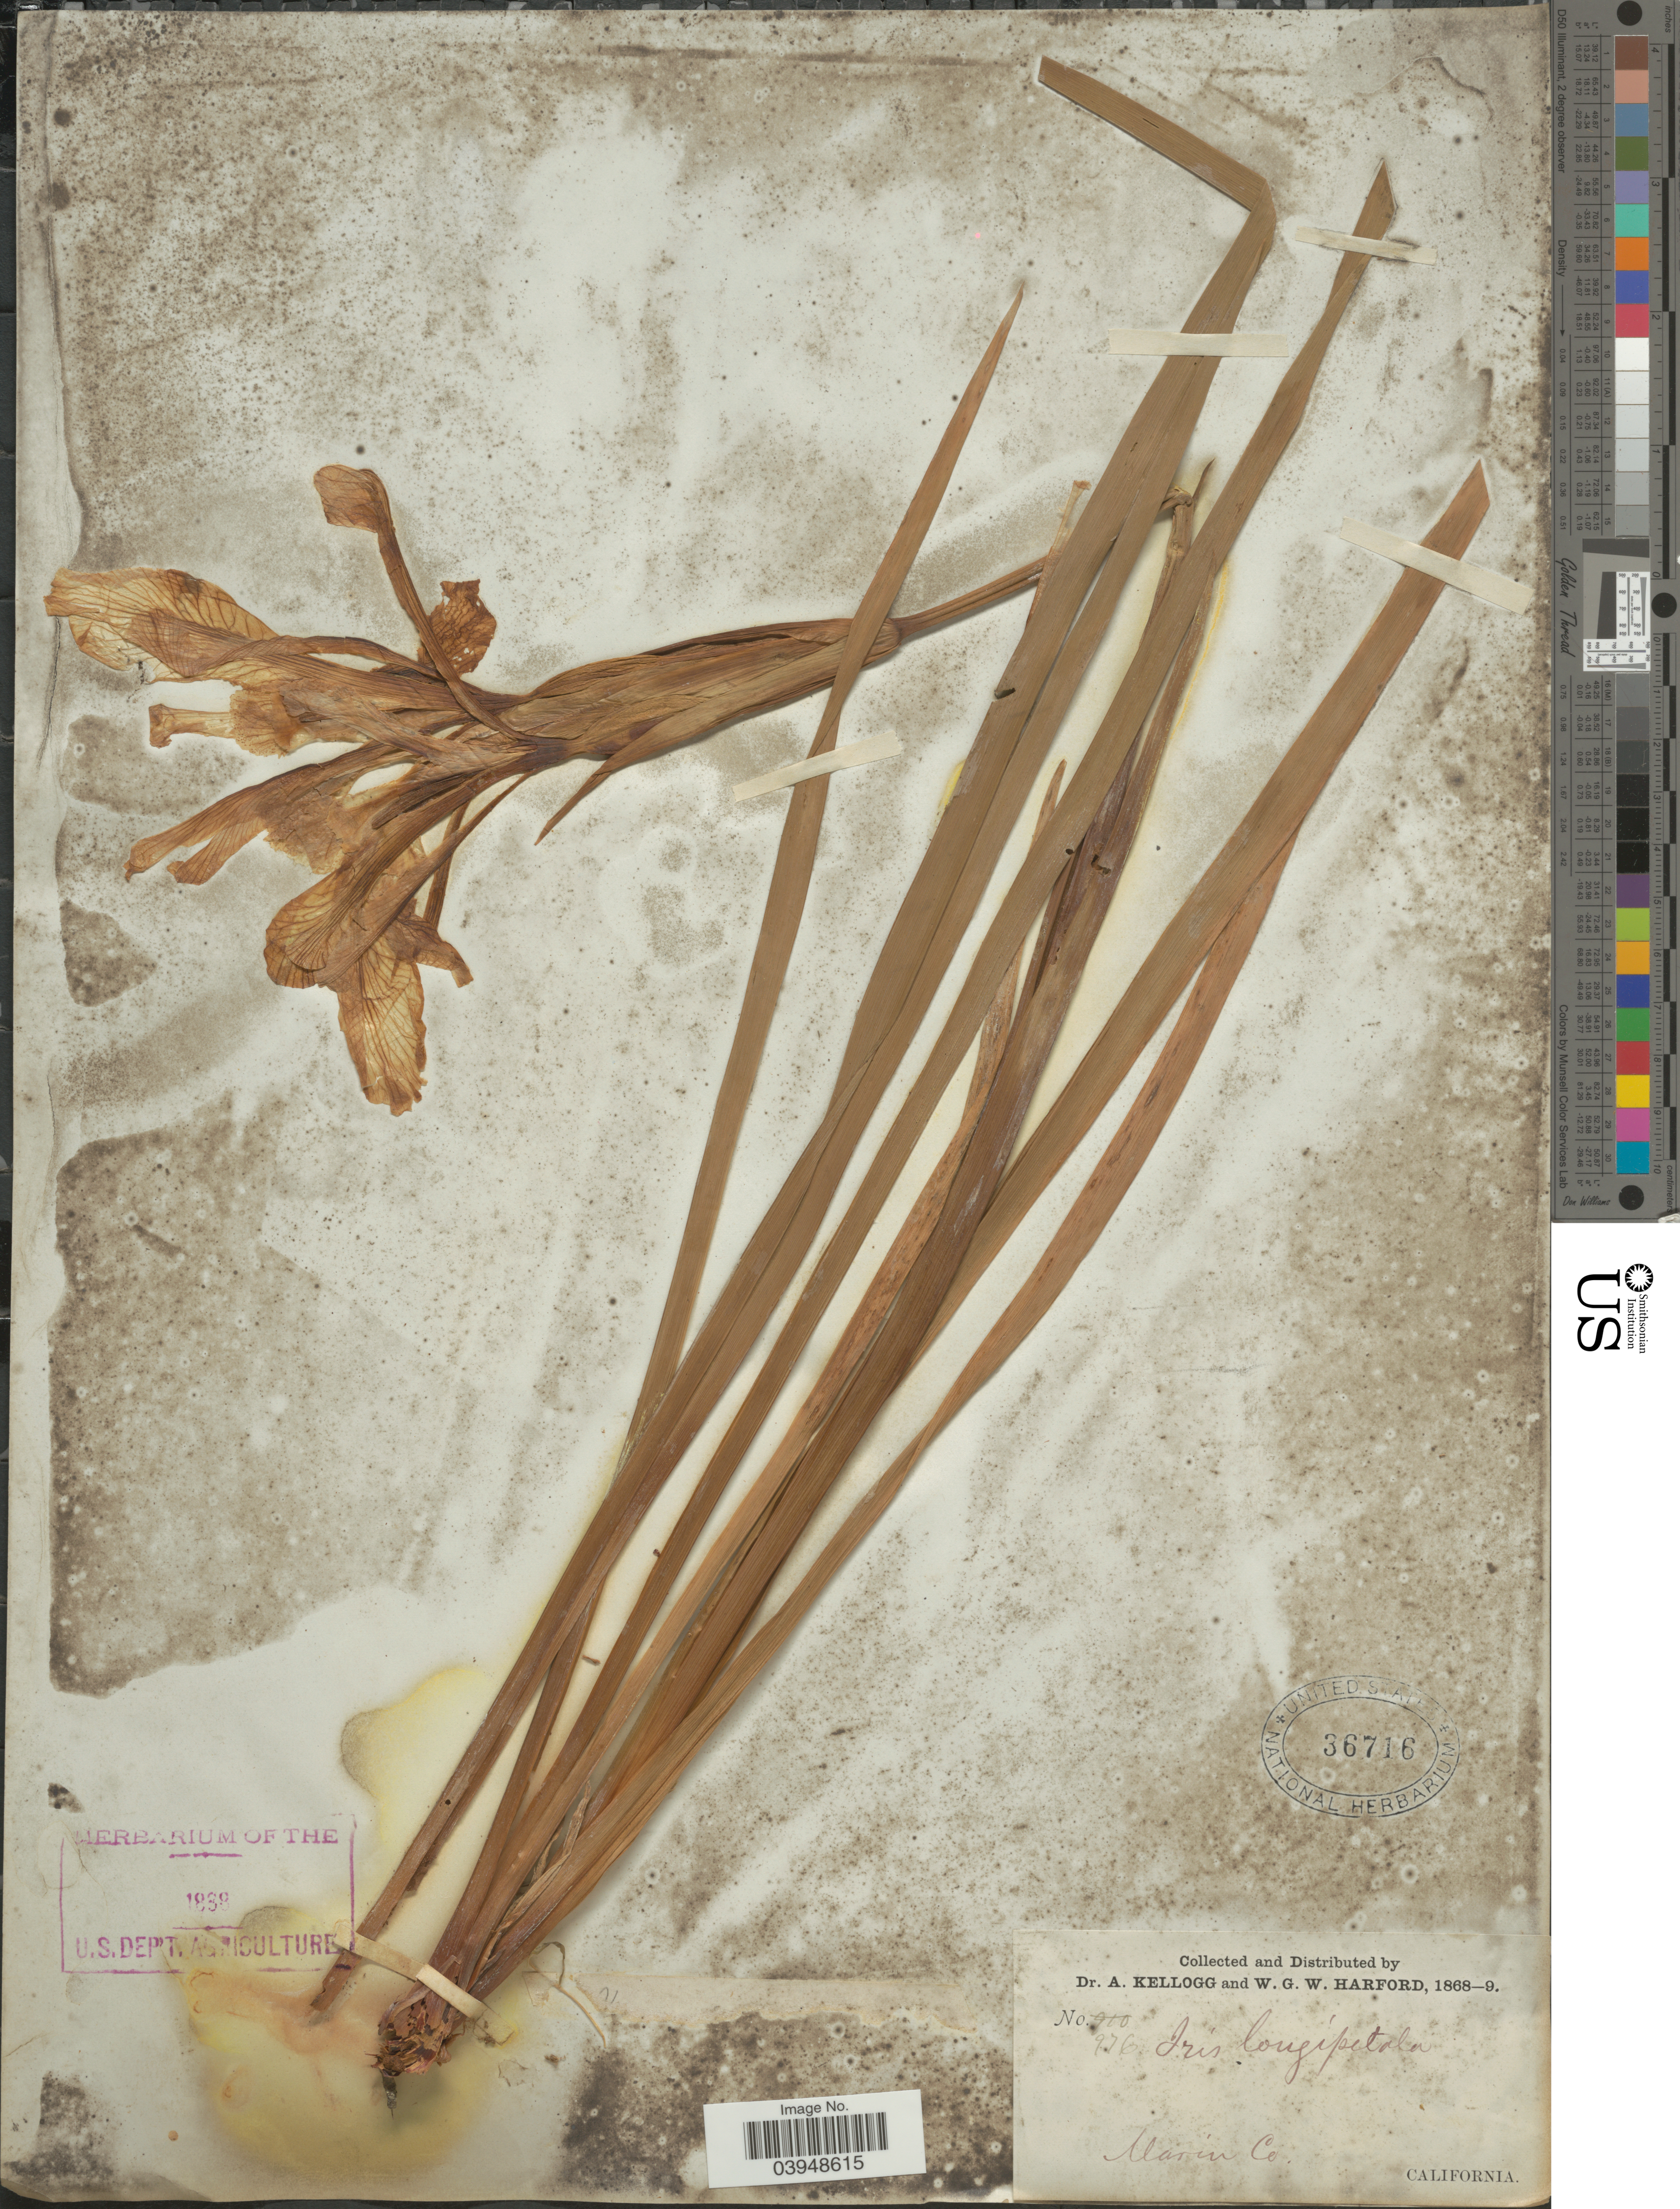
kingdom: Plantae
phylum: Tracheophyta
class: Liliopsida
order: Asparagales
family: Iridaceae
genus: Iris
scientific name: Iris longipetala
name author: Herb.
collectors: A. Kellogg & W. G. W. Harford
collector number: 976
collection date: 1868/1869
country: United States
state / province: California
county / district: Marin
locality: Marin Co.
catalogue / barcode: US 36716